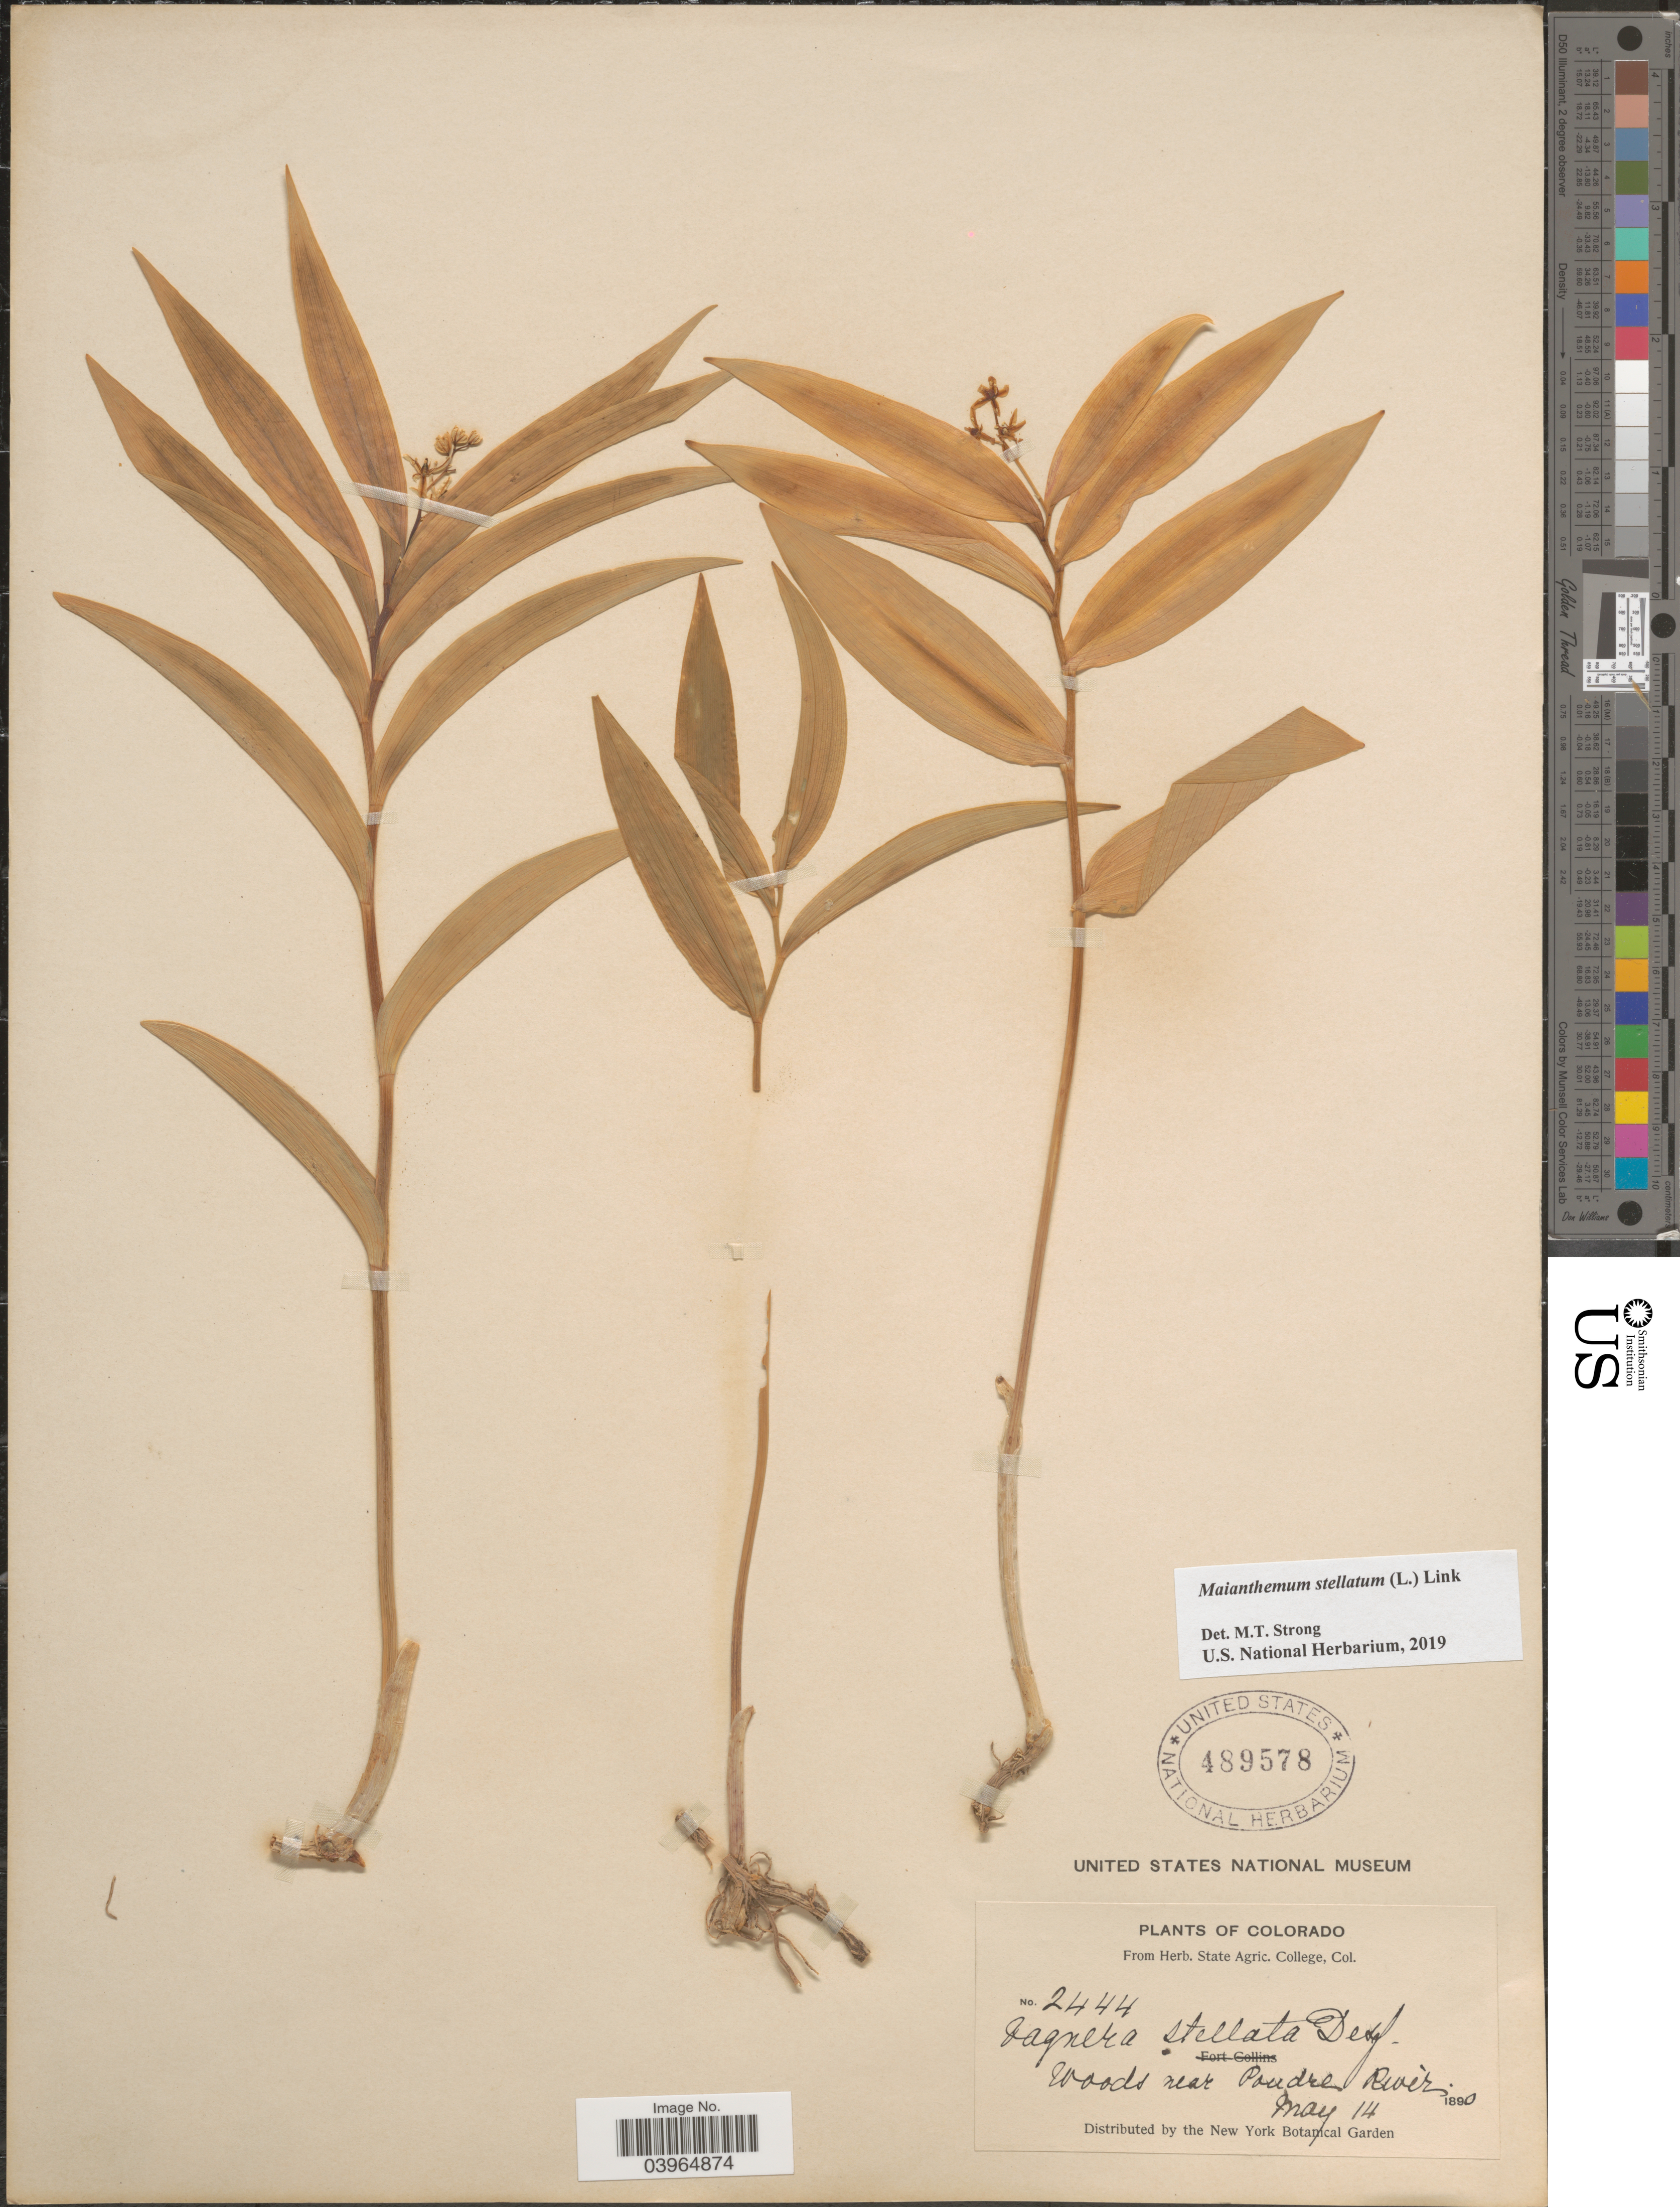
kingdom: Plantae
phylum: Tracheophyta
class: Liliopsida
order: Asparagales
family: Asparagaceae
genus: Maianthemum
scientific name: Maianthemum stellatum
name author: (L.) Link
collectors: ex herb. State Agric. College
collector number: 2444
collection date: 1890-05-14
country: United States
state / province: Colorado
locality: Woods near Poudre River.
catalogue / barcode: US 489578